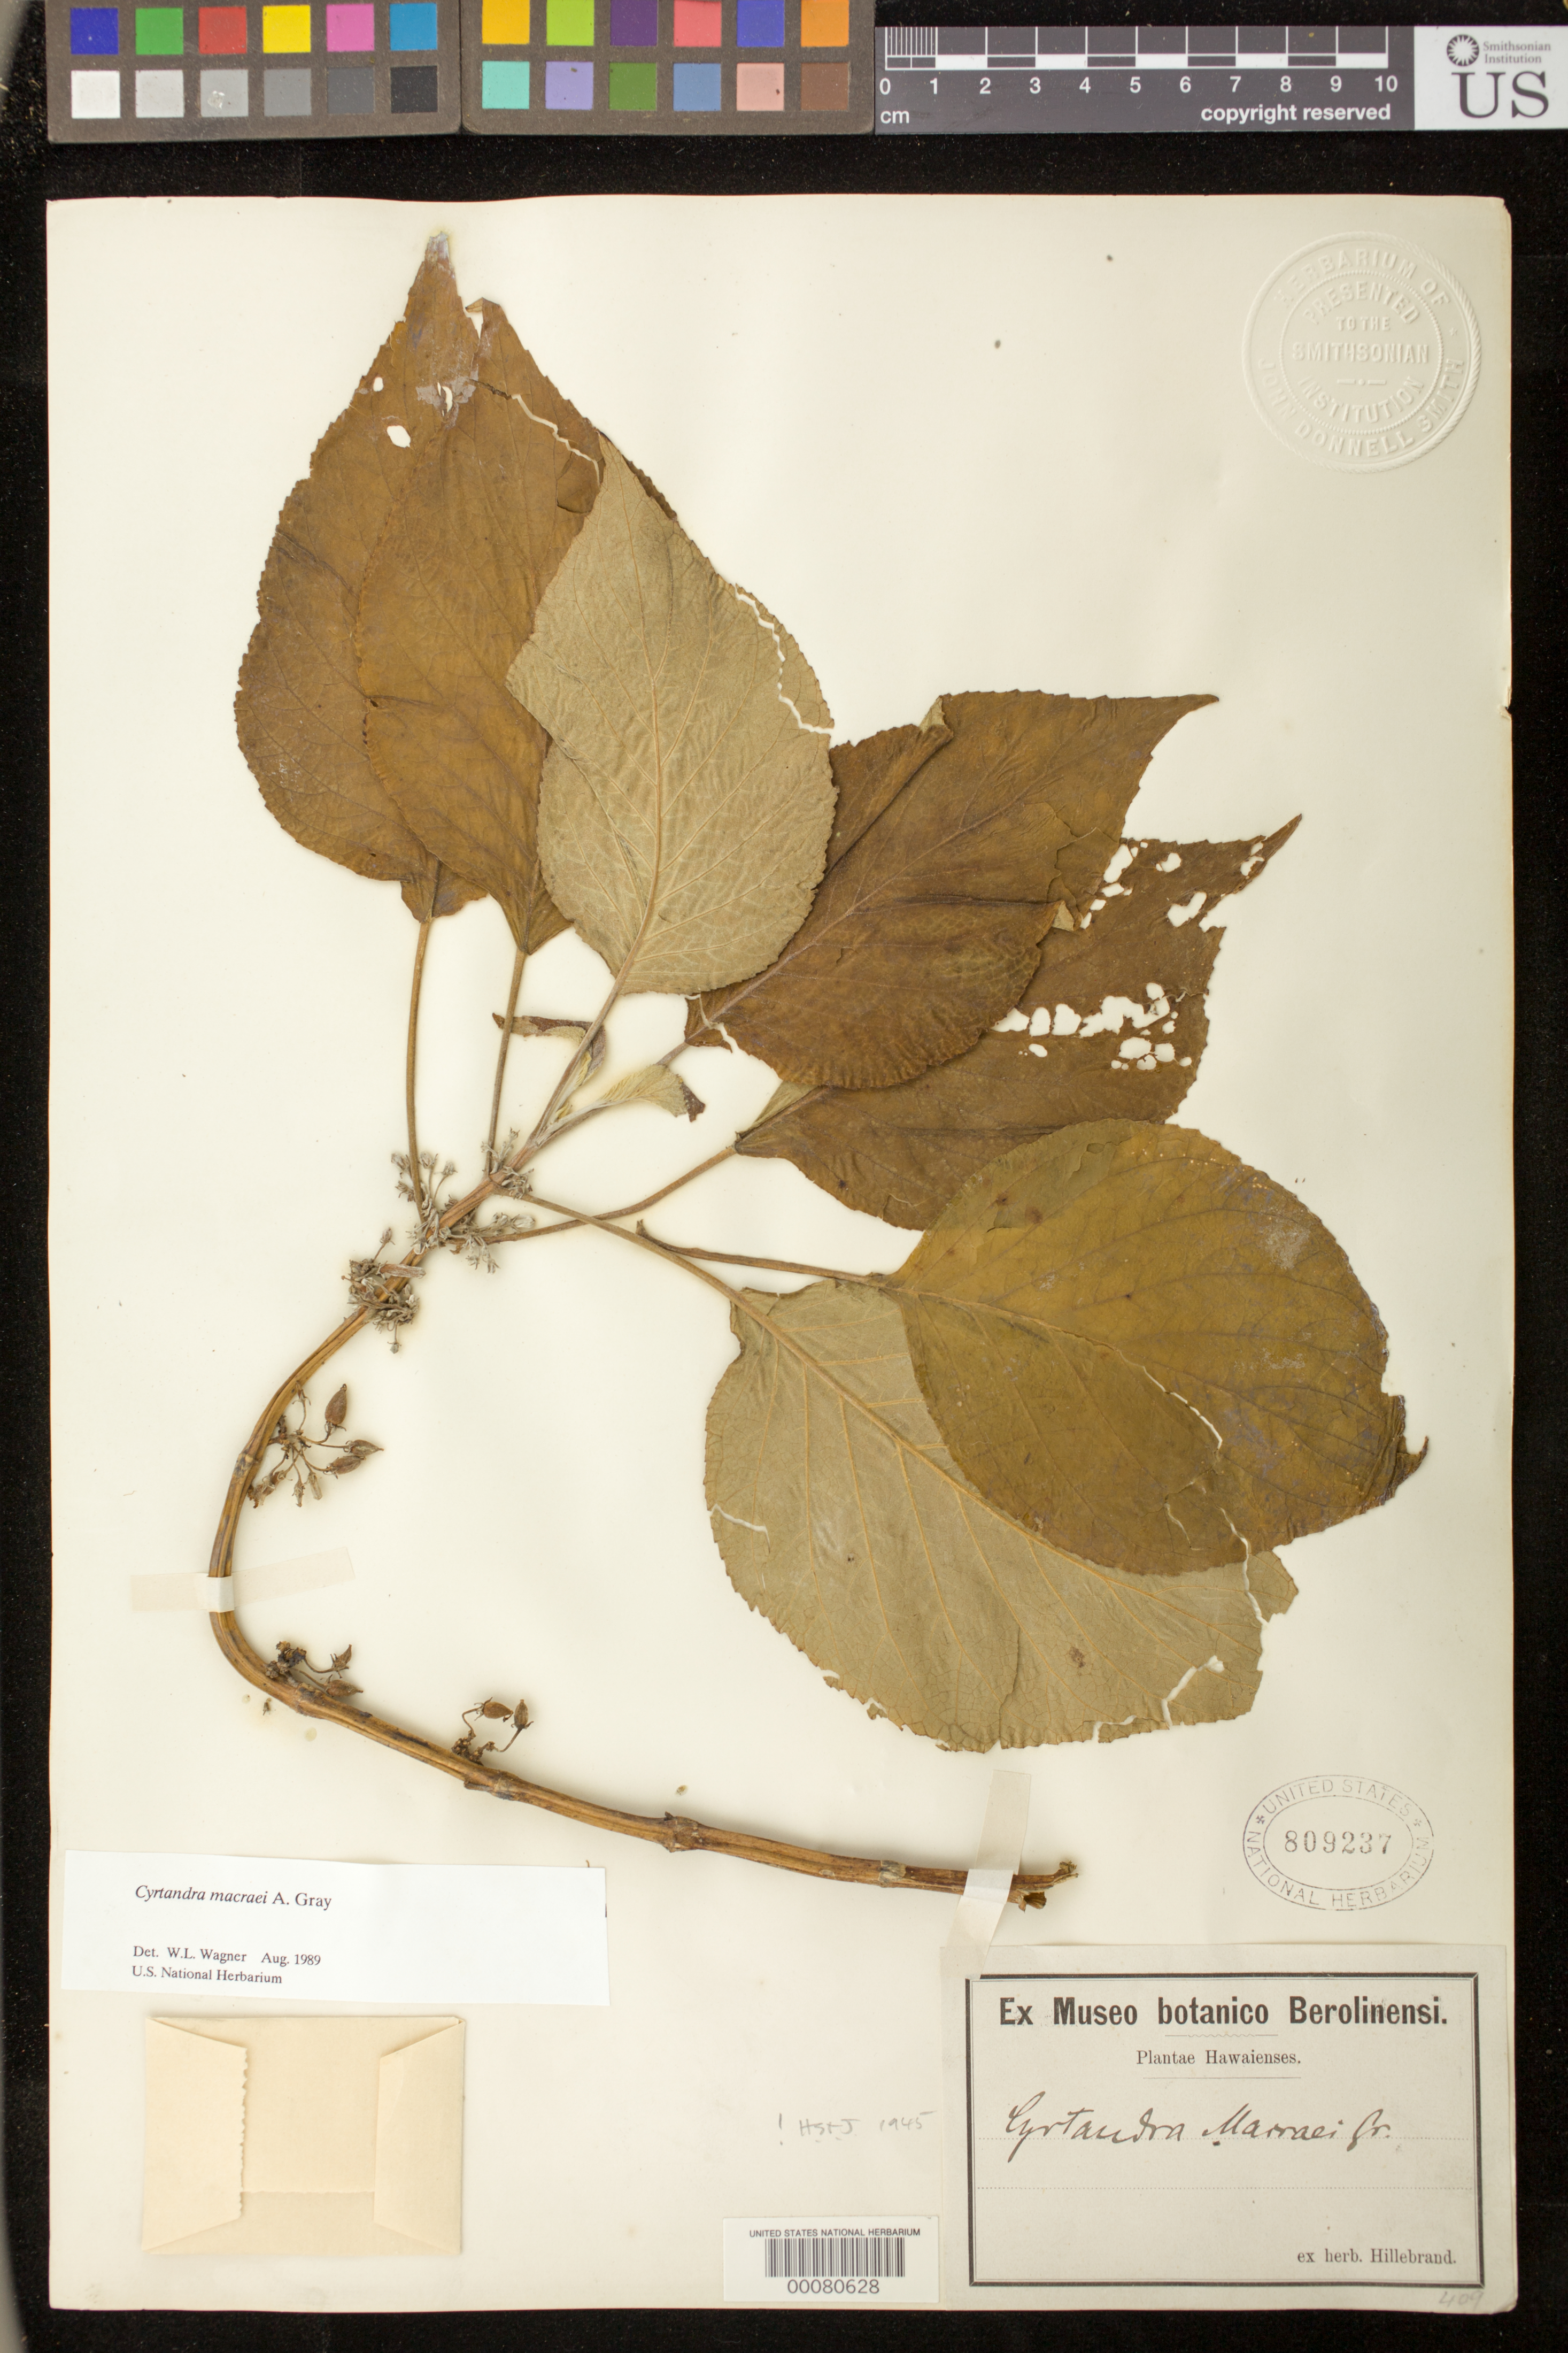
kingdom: Plantae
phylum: Tracheophyta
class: Magnoliopsida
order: Lamiales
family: Gesneriaceae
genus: Cyrtandra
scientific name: Cyrtandra macraei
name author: A. Gray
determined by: St. John, H.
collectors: W. Hillebrand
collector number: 409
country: United States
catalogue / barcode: US 809237